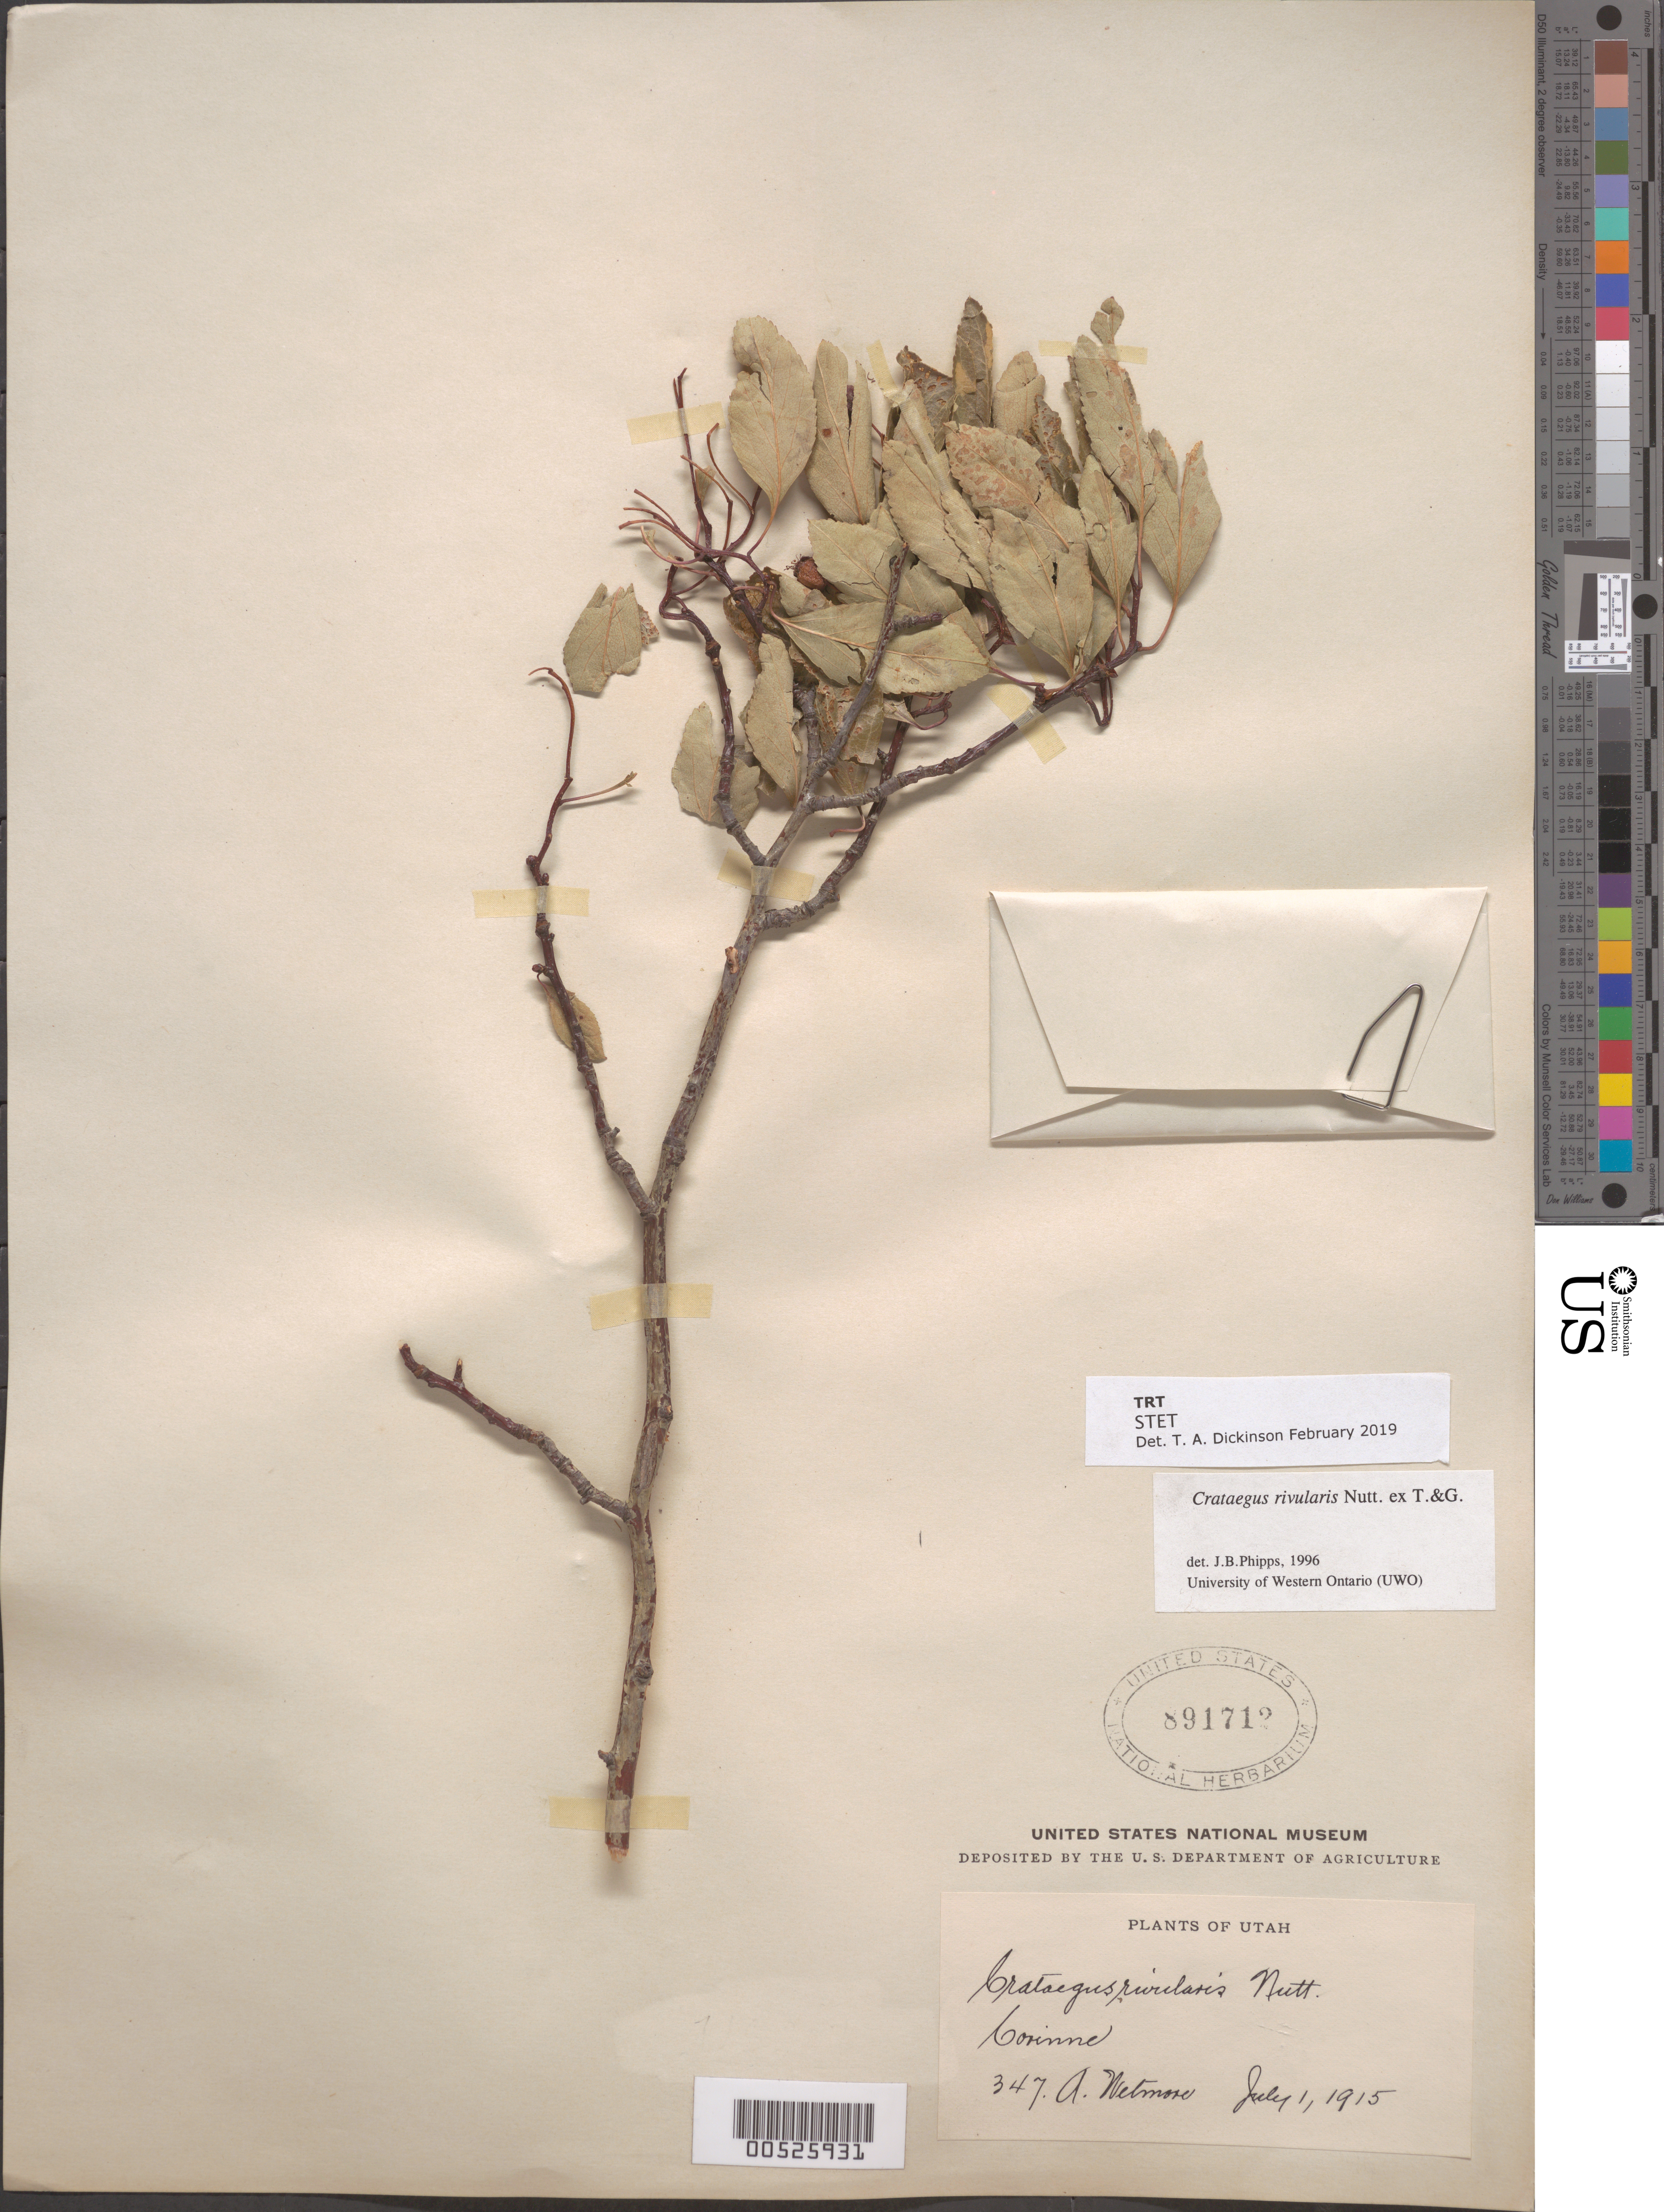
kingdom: Plantae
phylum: Tracheophyta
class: Magnoliopsida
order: Rosales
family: Rosaceae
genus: Crataegus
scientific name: Crataegus rivularis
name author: Nutt.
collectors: A. Wetmore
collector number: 347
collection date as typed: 01 Jul 1915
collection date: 1915-07-01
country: United States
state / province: Utah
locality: Corinne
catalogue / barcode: US 891712